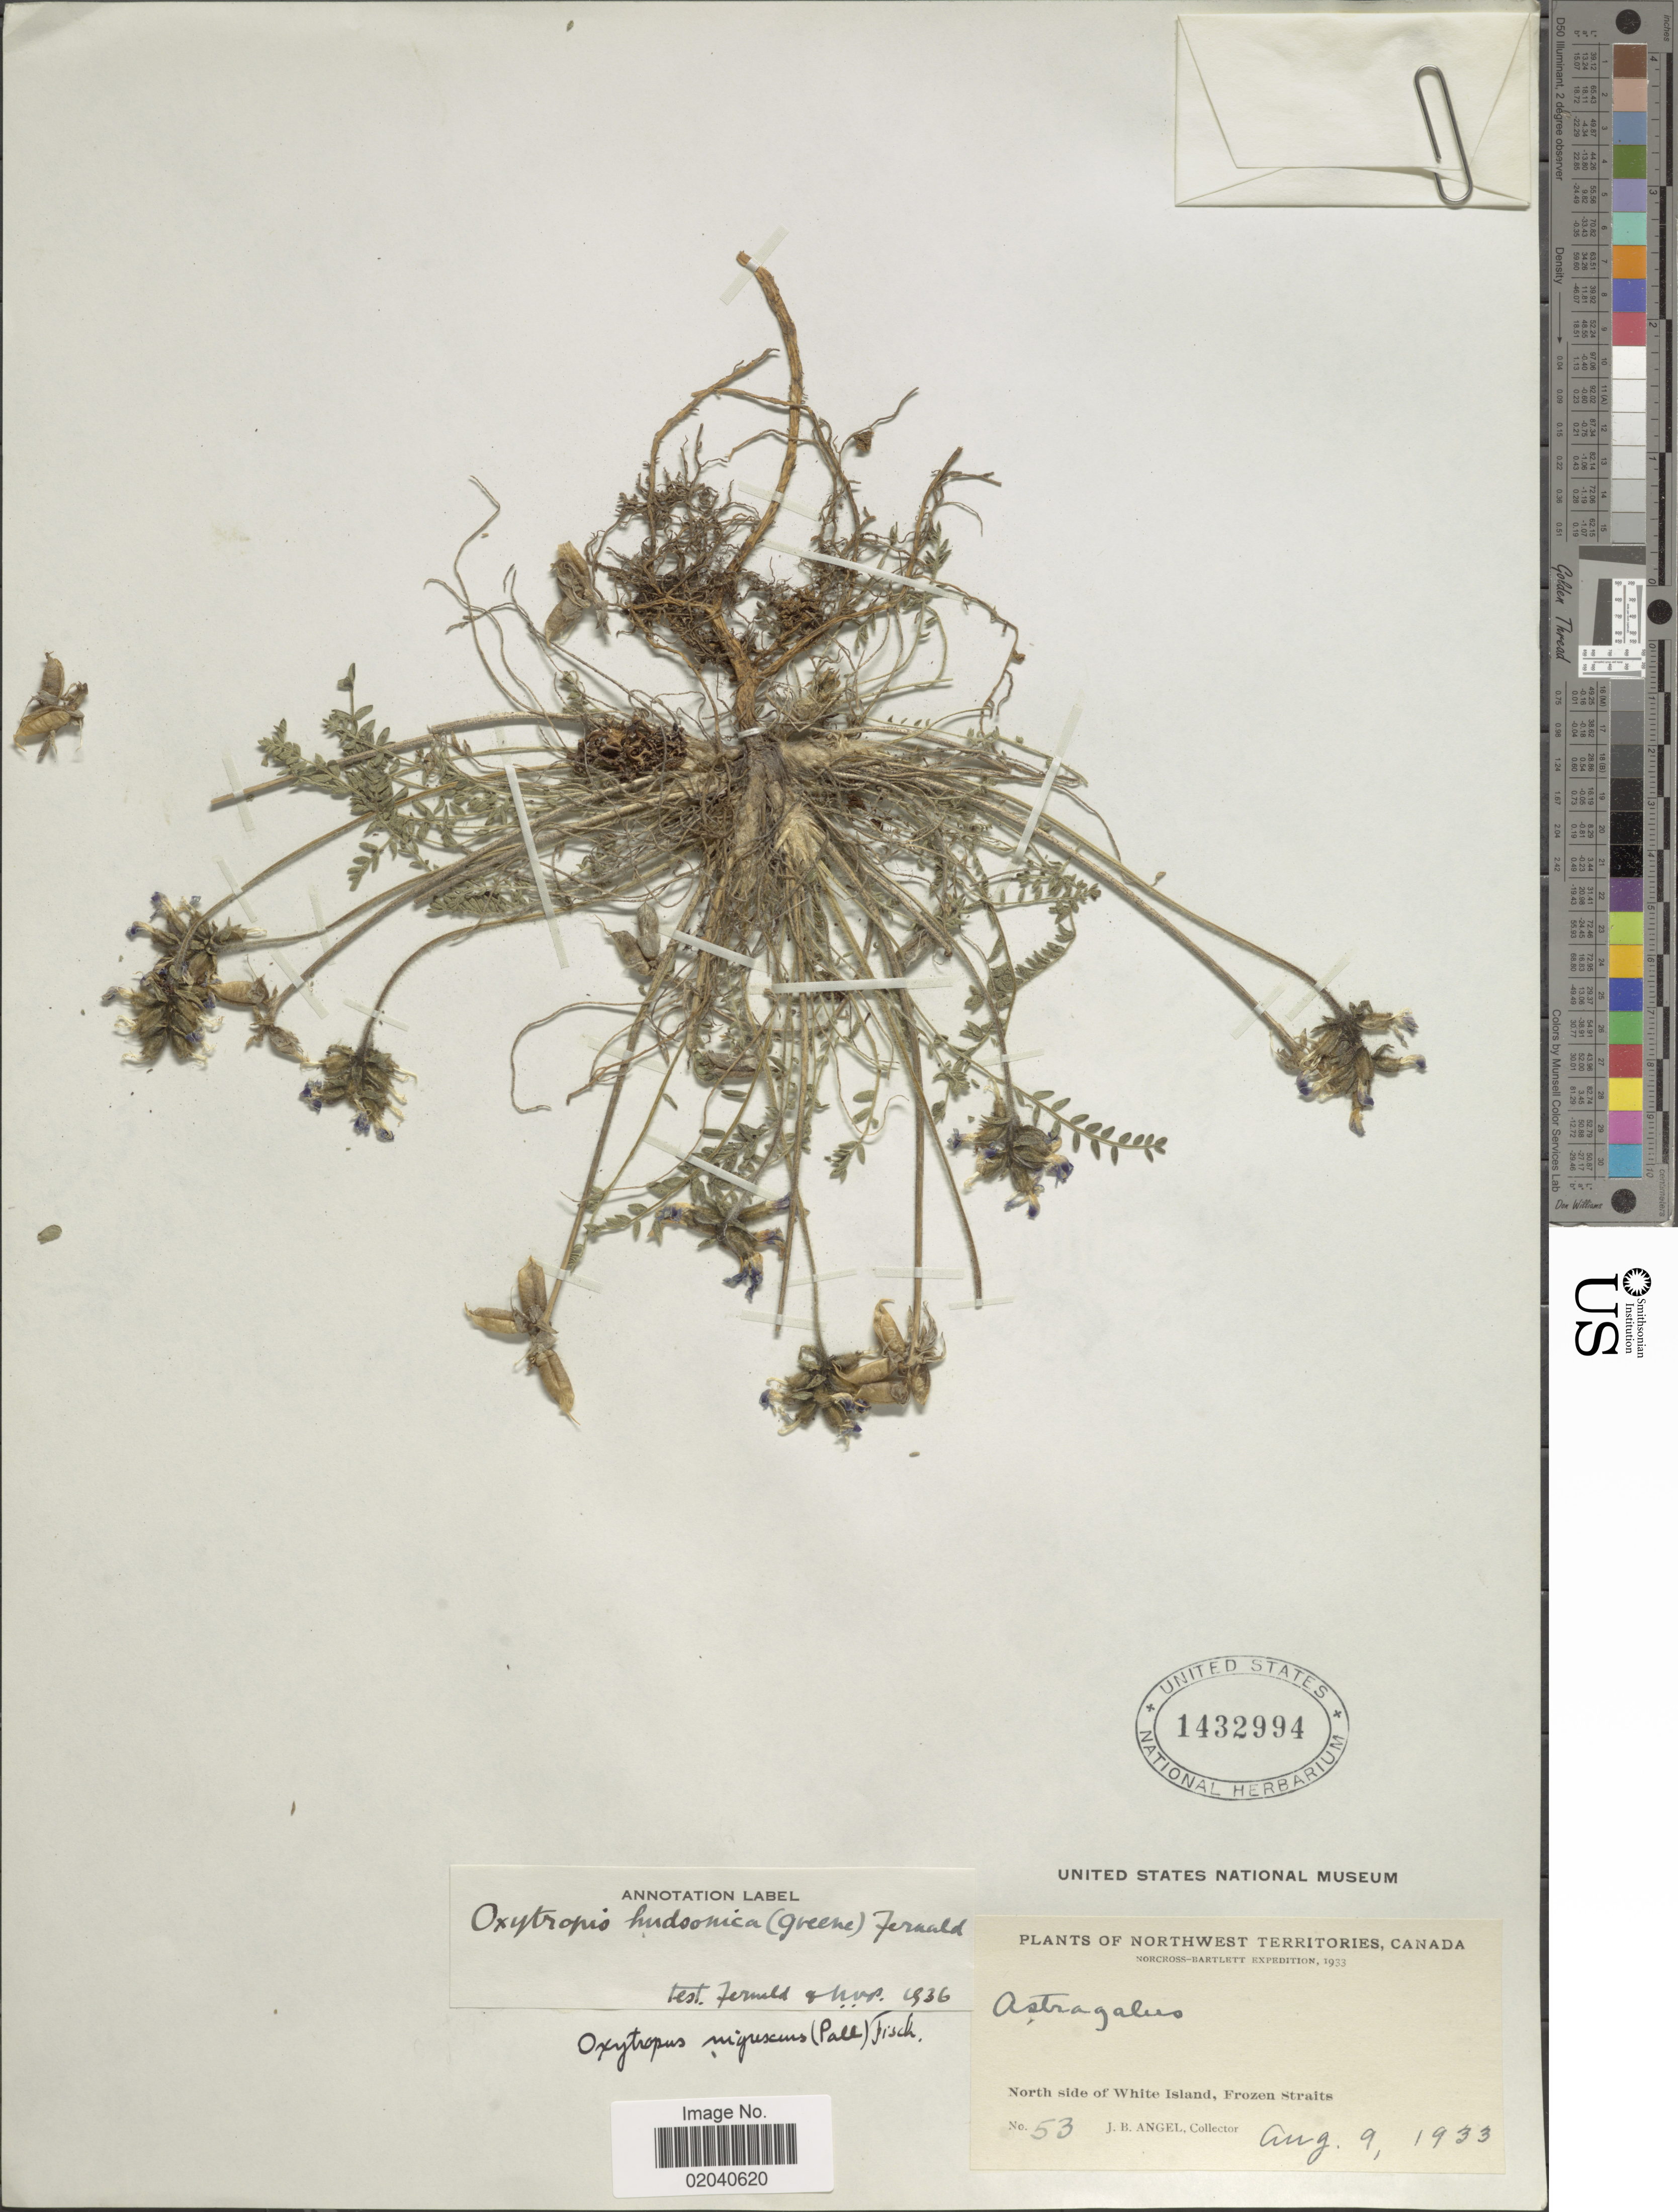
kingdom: Plantae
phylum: Tracheophyta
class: Magnoliopsida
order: Fabales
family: Fabaceae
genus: Oxytropis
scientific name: Oxytropis viscida var. hudsonica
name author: (Greene) Barneby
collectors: J. Angel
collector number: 53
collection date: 1933-08-09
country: Canada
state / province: Northwest Territories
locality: North side of White Island, Frozen Straits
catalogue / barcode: US 1432994